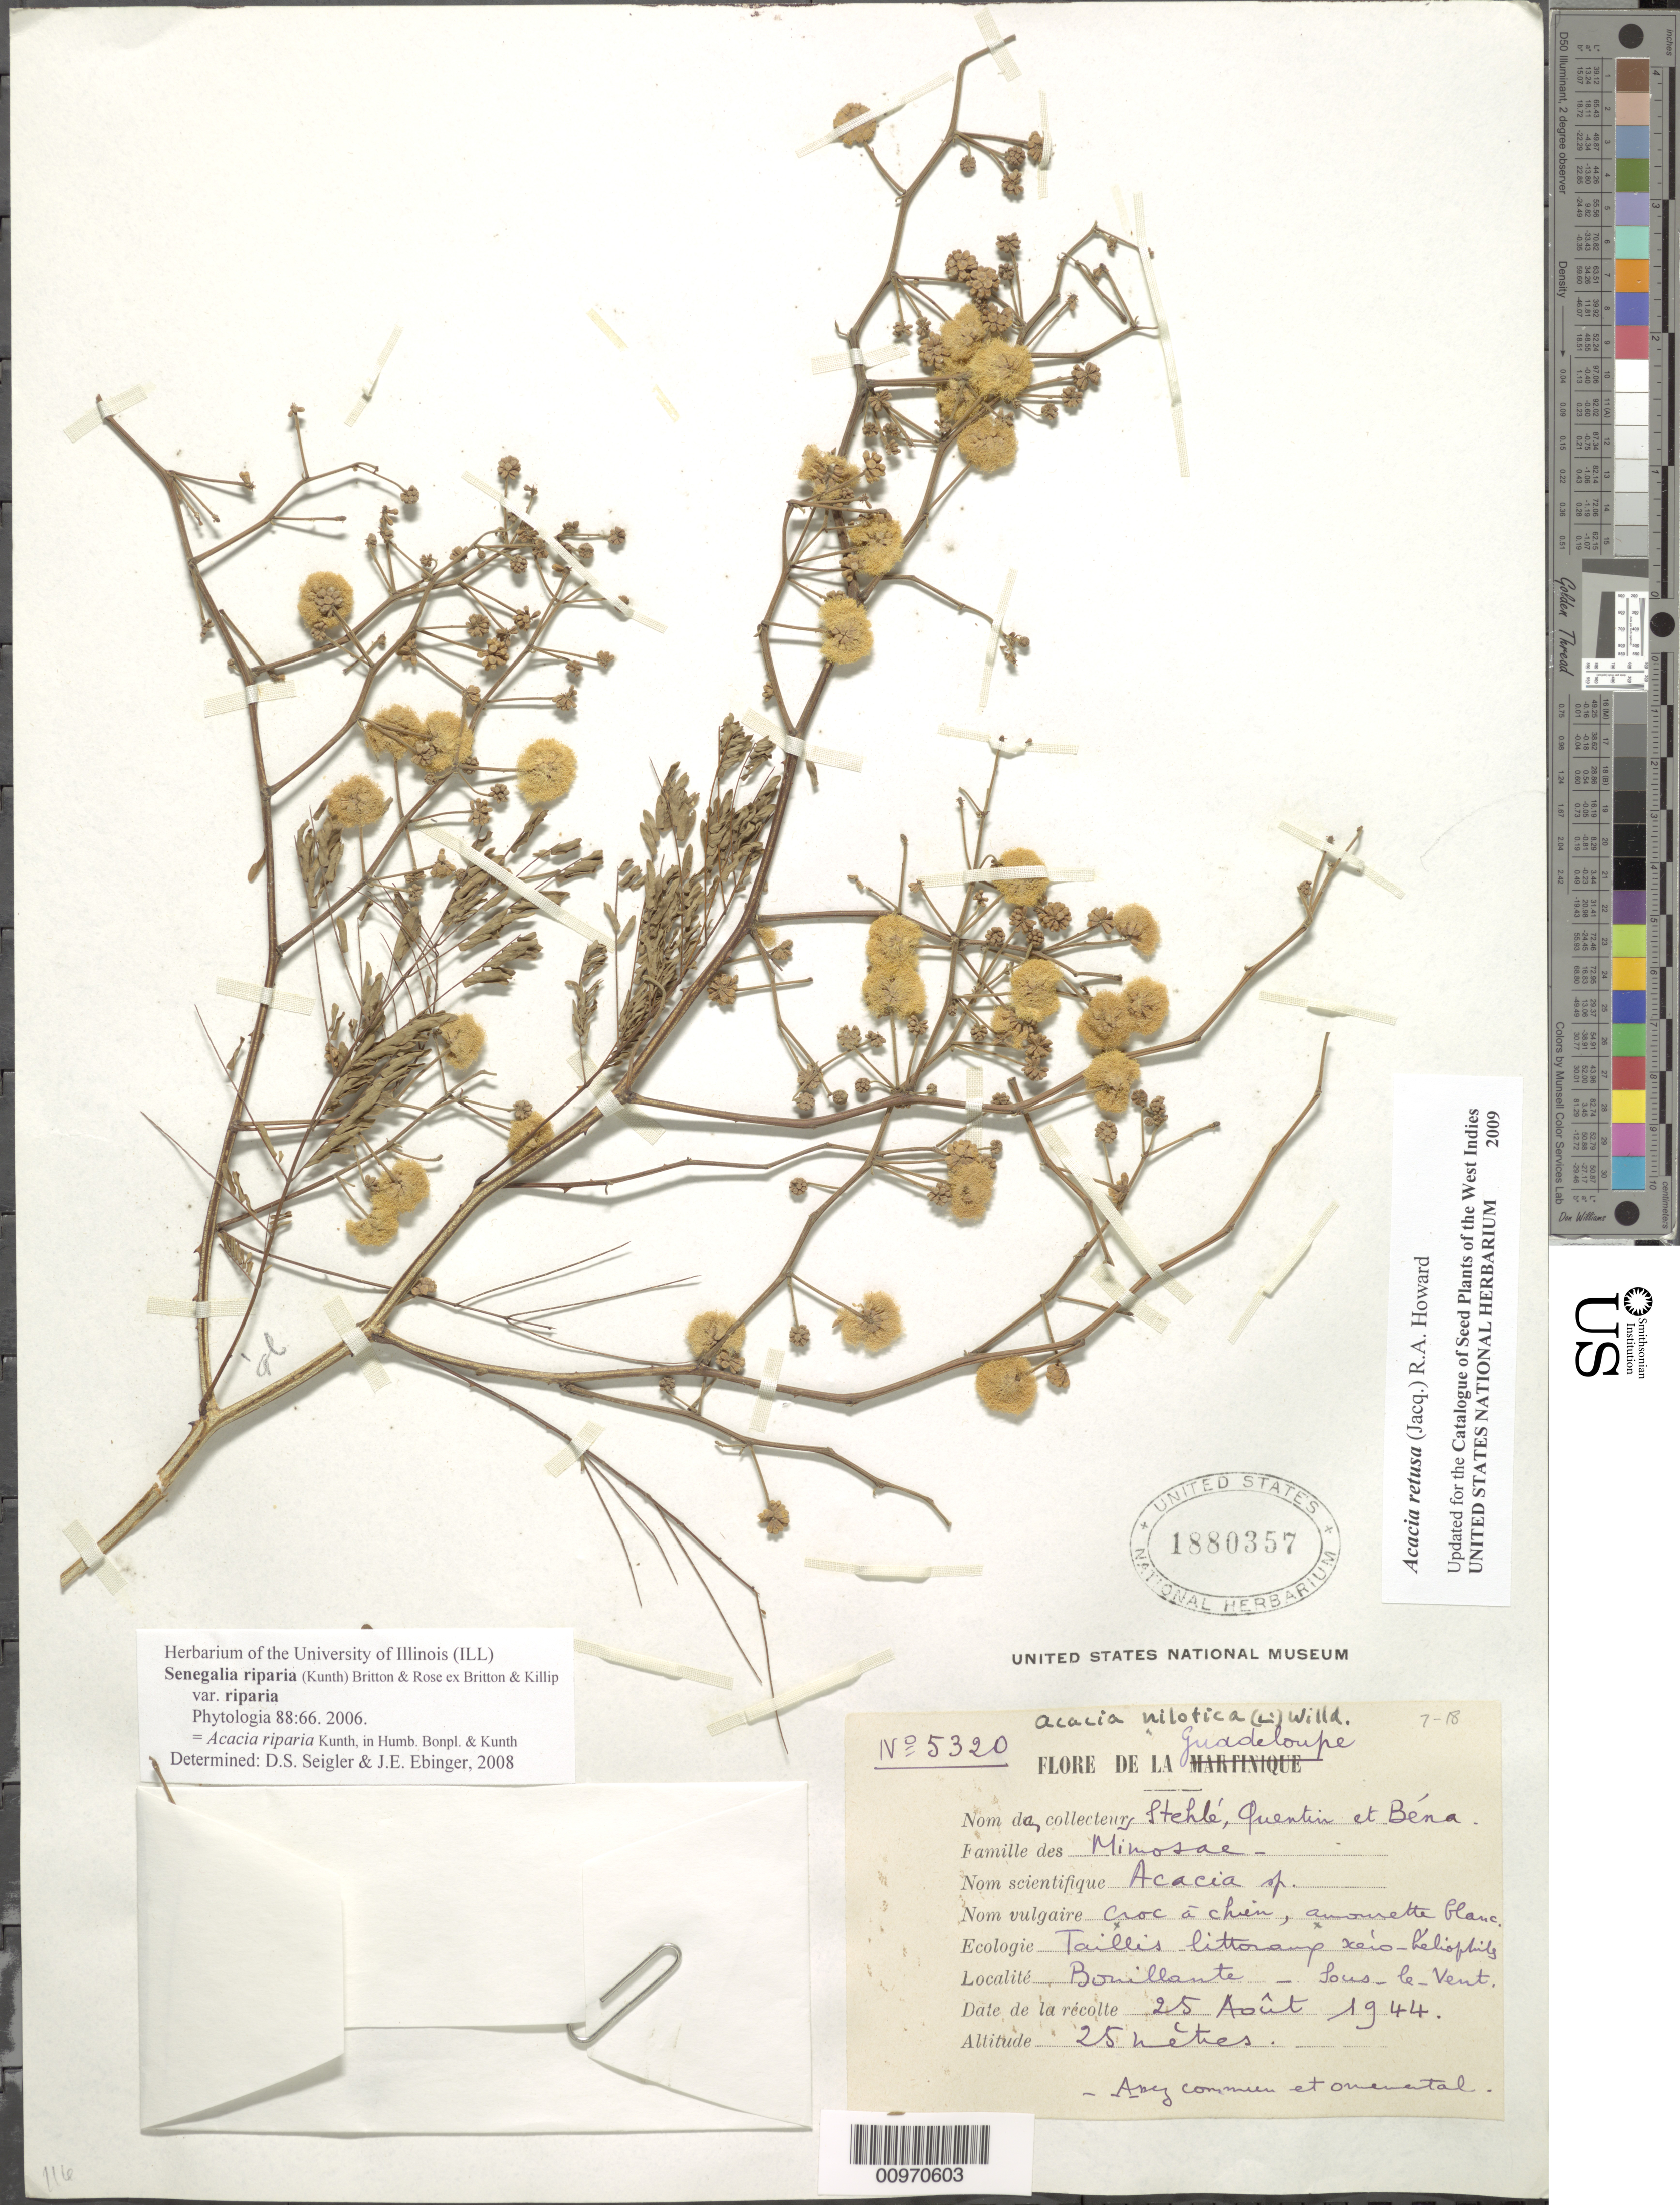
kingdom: Plantae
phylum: Tracheophyta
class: Magnoliopsida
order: Fabales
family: Fabaceae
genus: Senegalia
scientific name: Senegalia riparia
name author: (Kunth) Britton & Rose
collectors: H. Stehlé & R. Quentin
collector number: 5320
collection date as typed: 25 Aug 1944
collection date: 1944-08-25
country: Guadeloupe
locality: Bouillante, Sous-le-Vent.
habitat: Taillis littoramp xèro-hèliophiles.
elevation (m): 25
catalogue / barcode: US 1880357